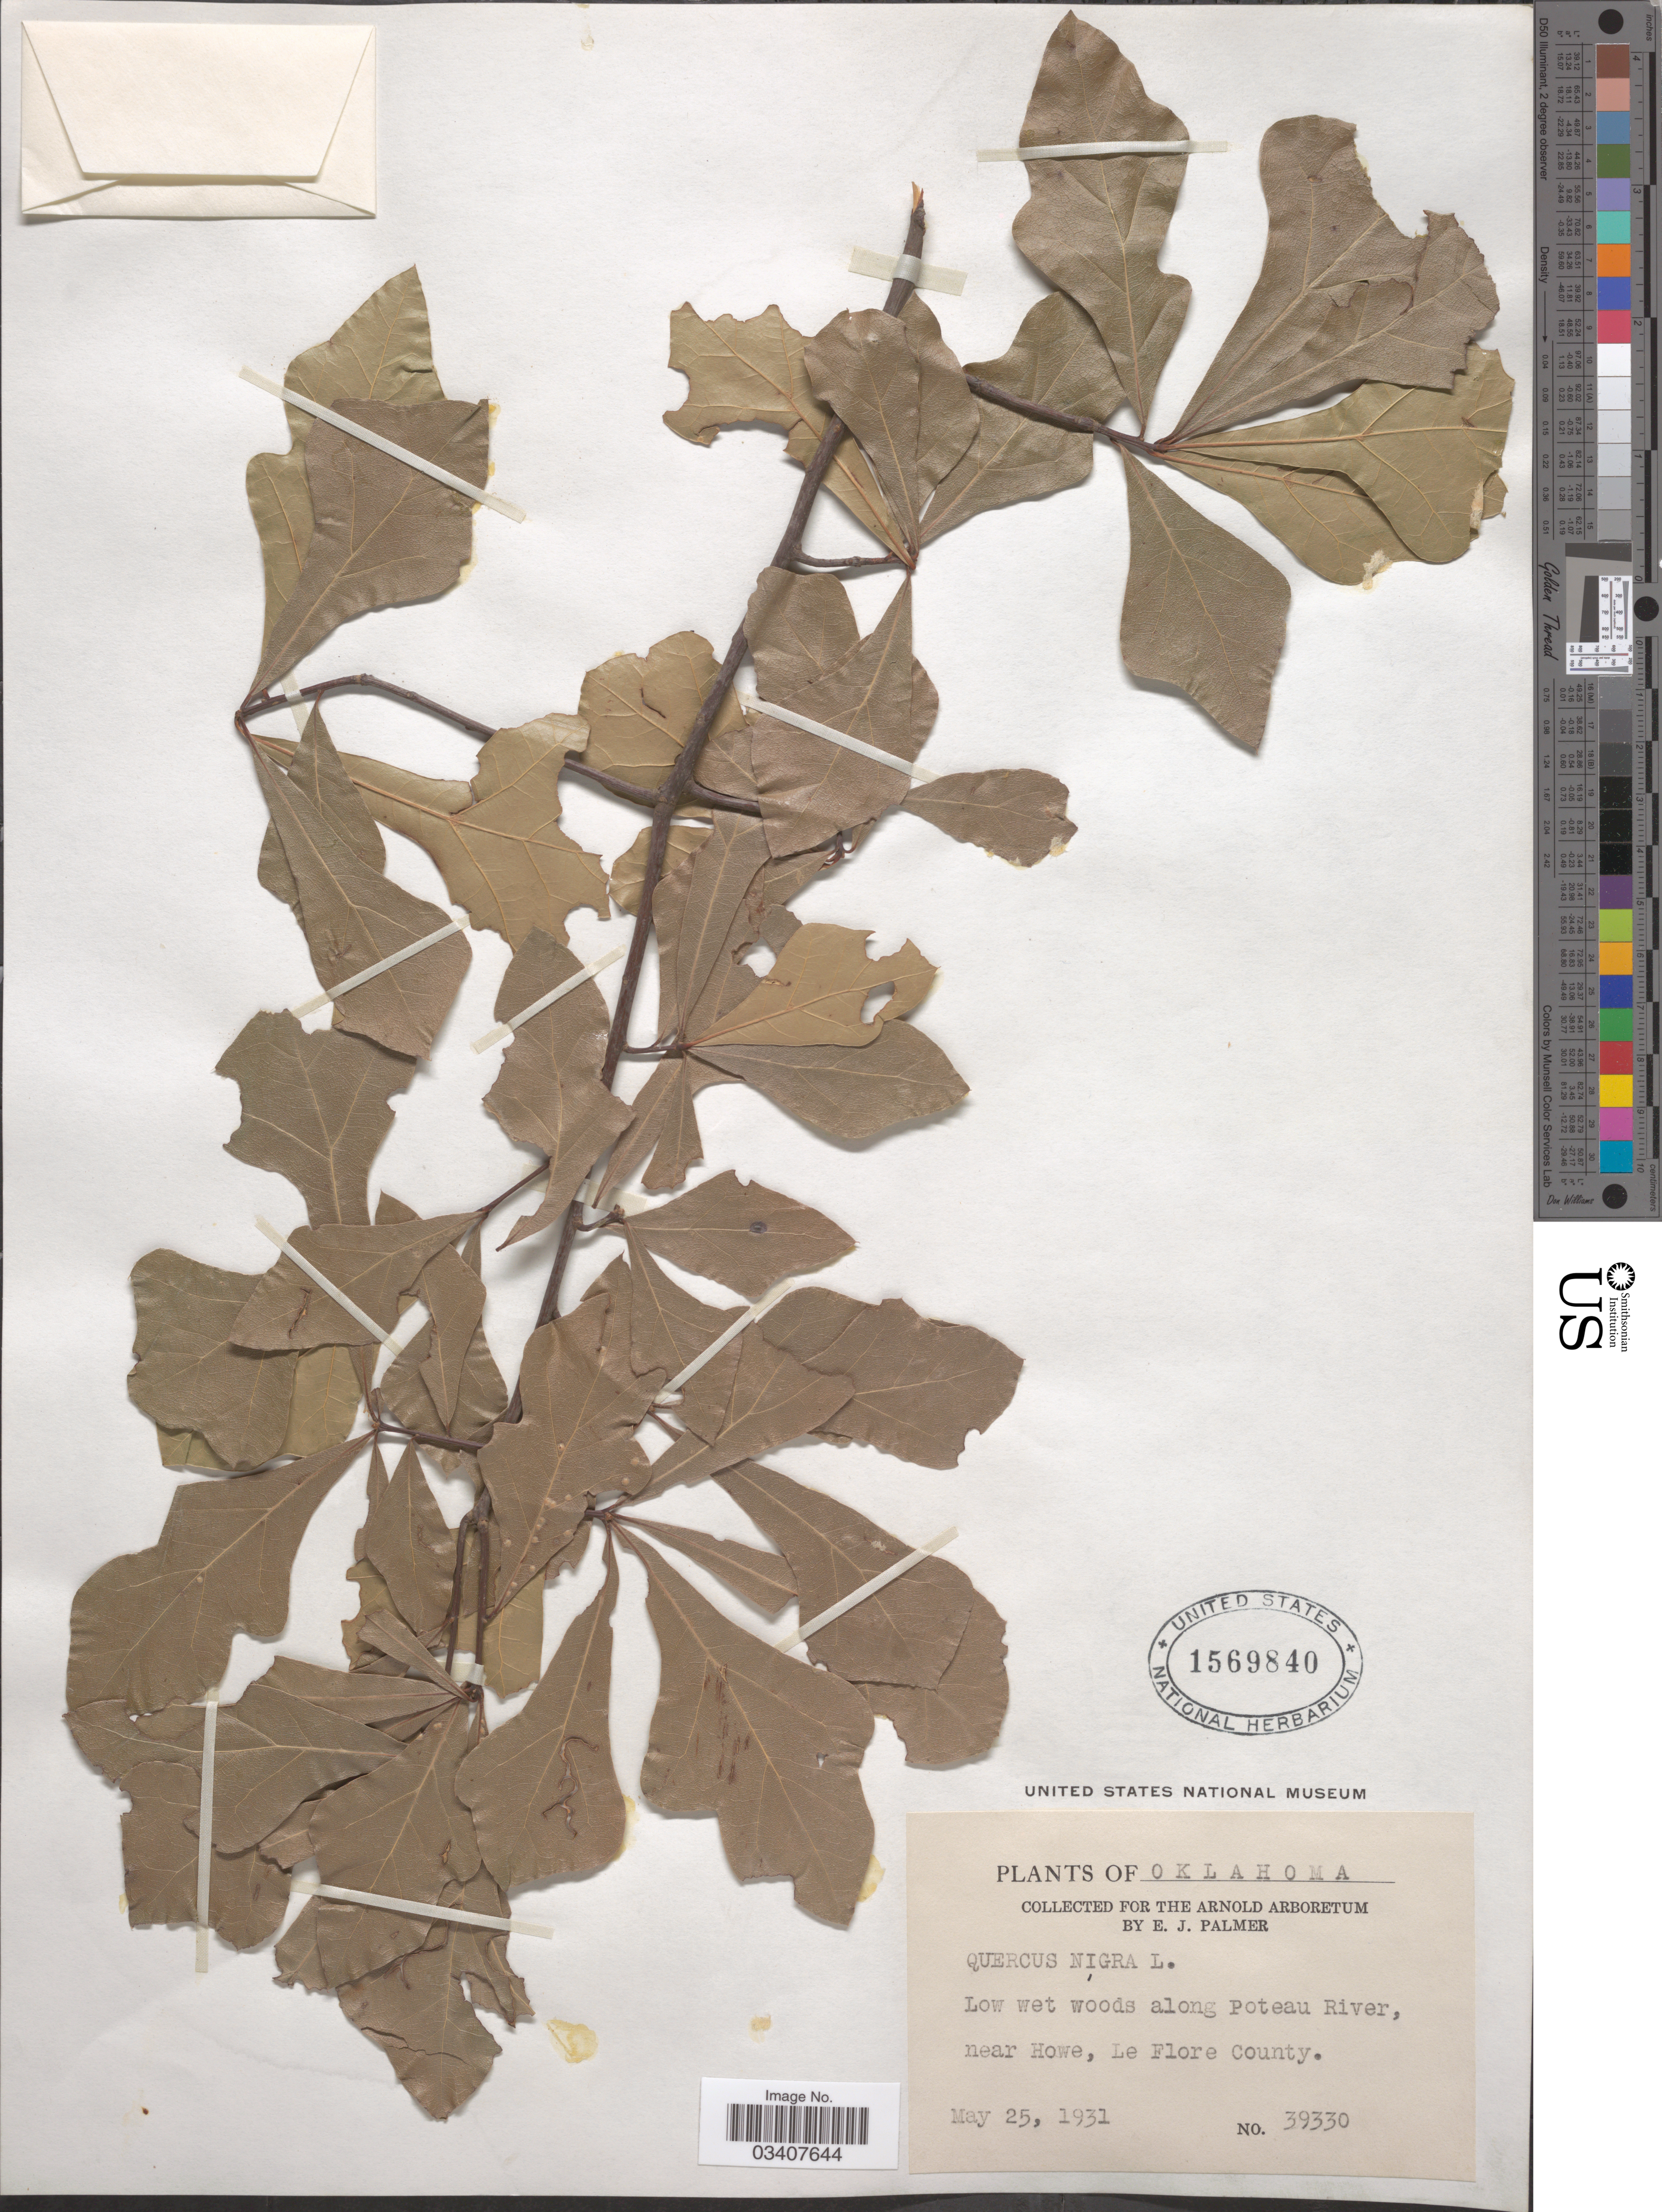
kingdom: Plantae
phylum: Tracheophyta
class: Magnoliopsida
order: Fagales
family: Fagaceae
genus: Quercus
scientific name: Quercus nigra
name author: L.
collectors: E. J. Palmer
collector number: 39330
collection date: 1931-05-25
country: United States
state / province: Oklahoma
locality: Low wet woods along Poteau River, near Howe, Le Flore County.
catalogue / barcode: US 1569840